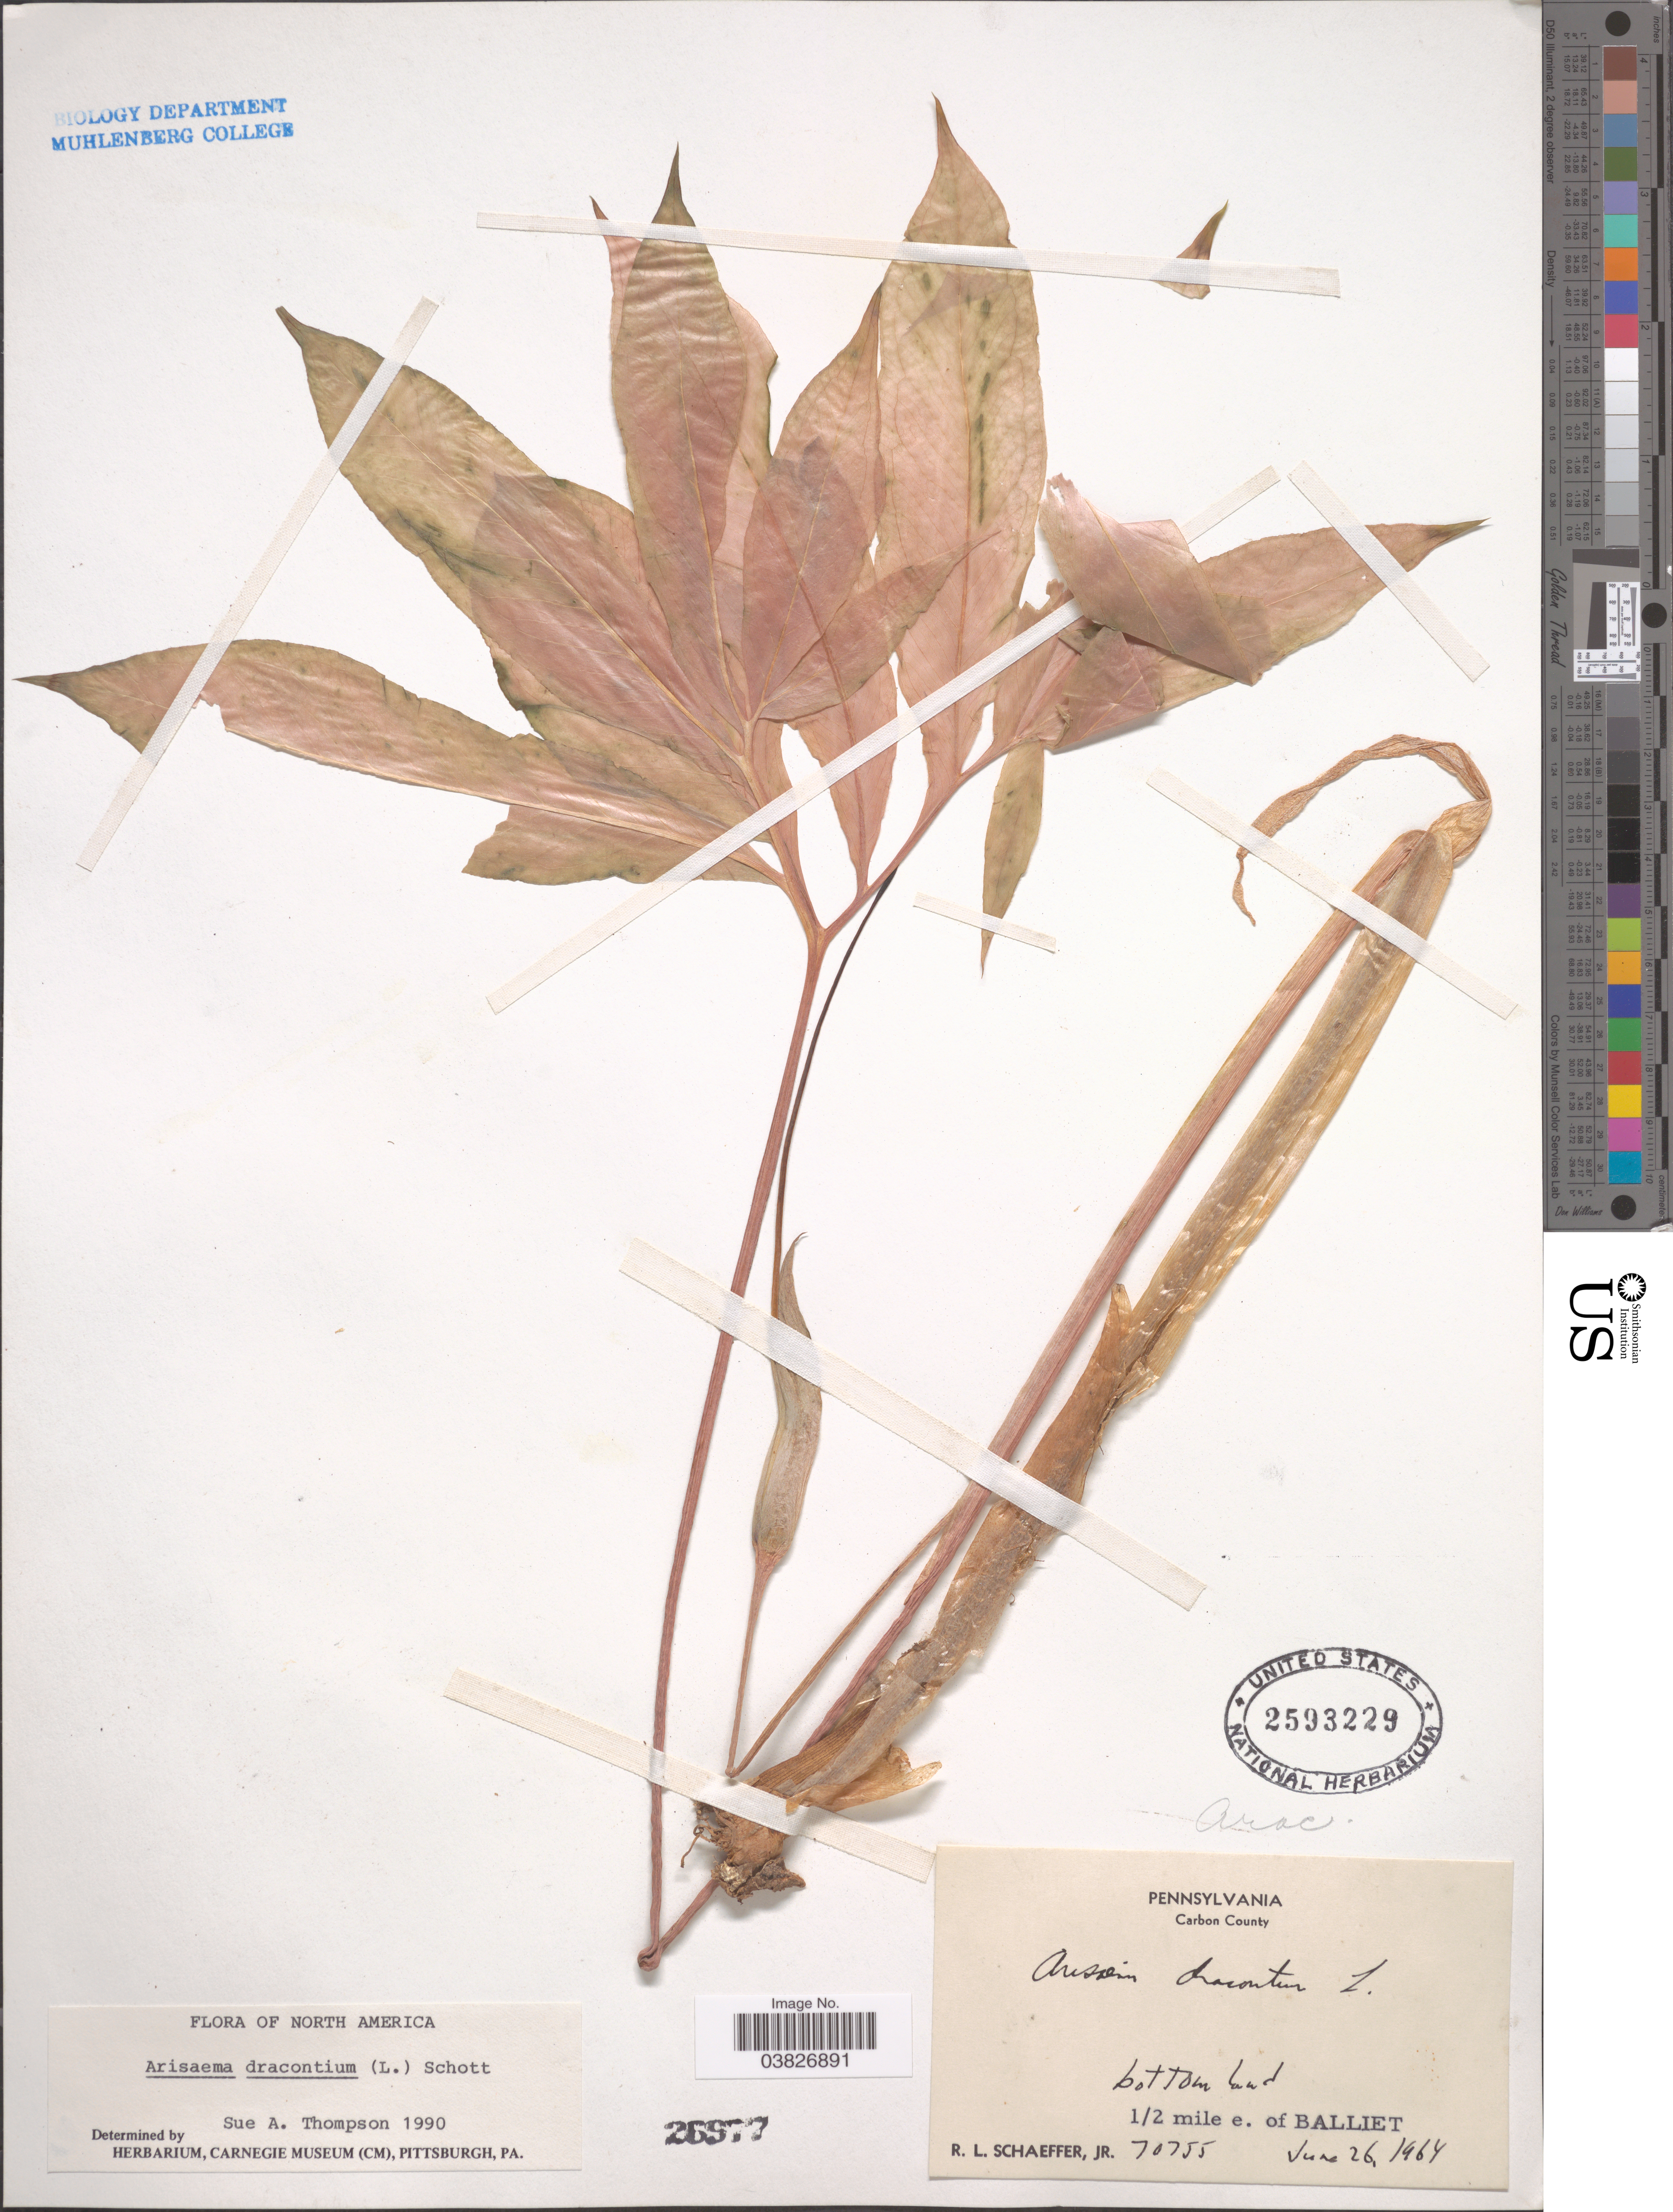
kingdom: Plantae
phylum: Tracheophyta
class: Liliopsida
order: Alismatales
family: Araceae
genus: Arisaema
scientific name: Arisaema dracontium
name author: (L.) Schott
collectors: R. L. Schaeffer Jr.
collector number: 70755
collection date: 1964-06-26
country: United States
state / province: Pennsylvania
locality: Carbon County. Bottom land. ½ mile e. of Balliet.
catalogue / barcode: US 2593229